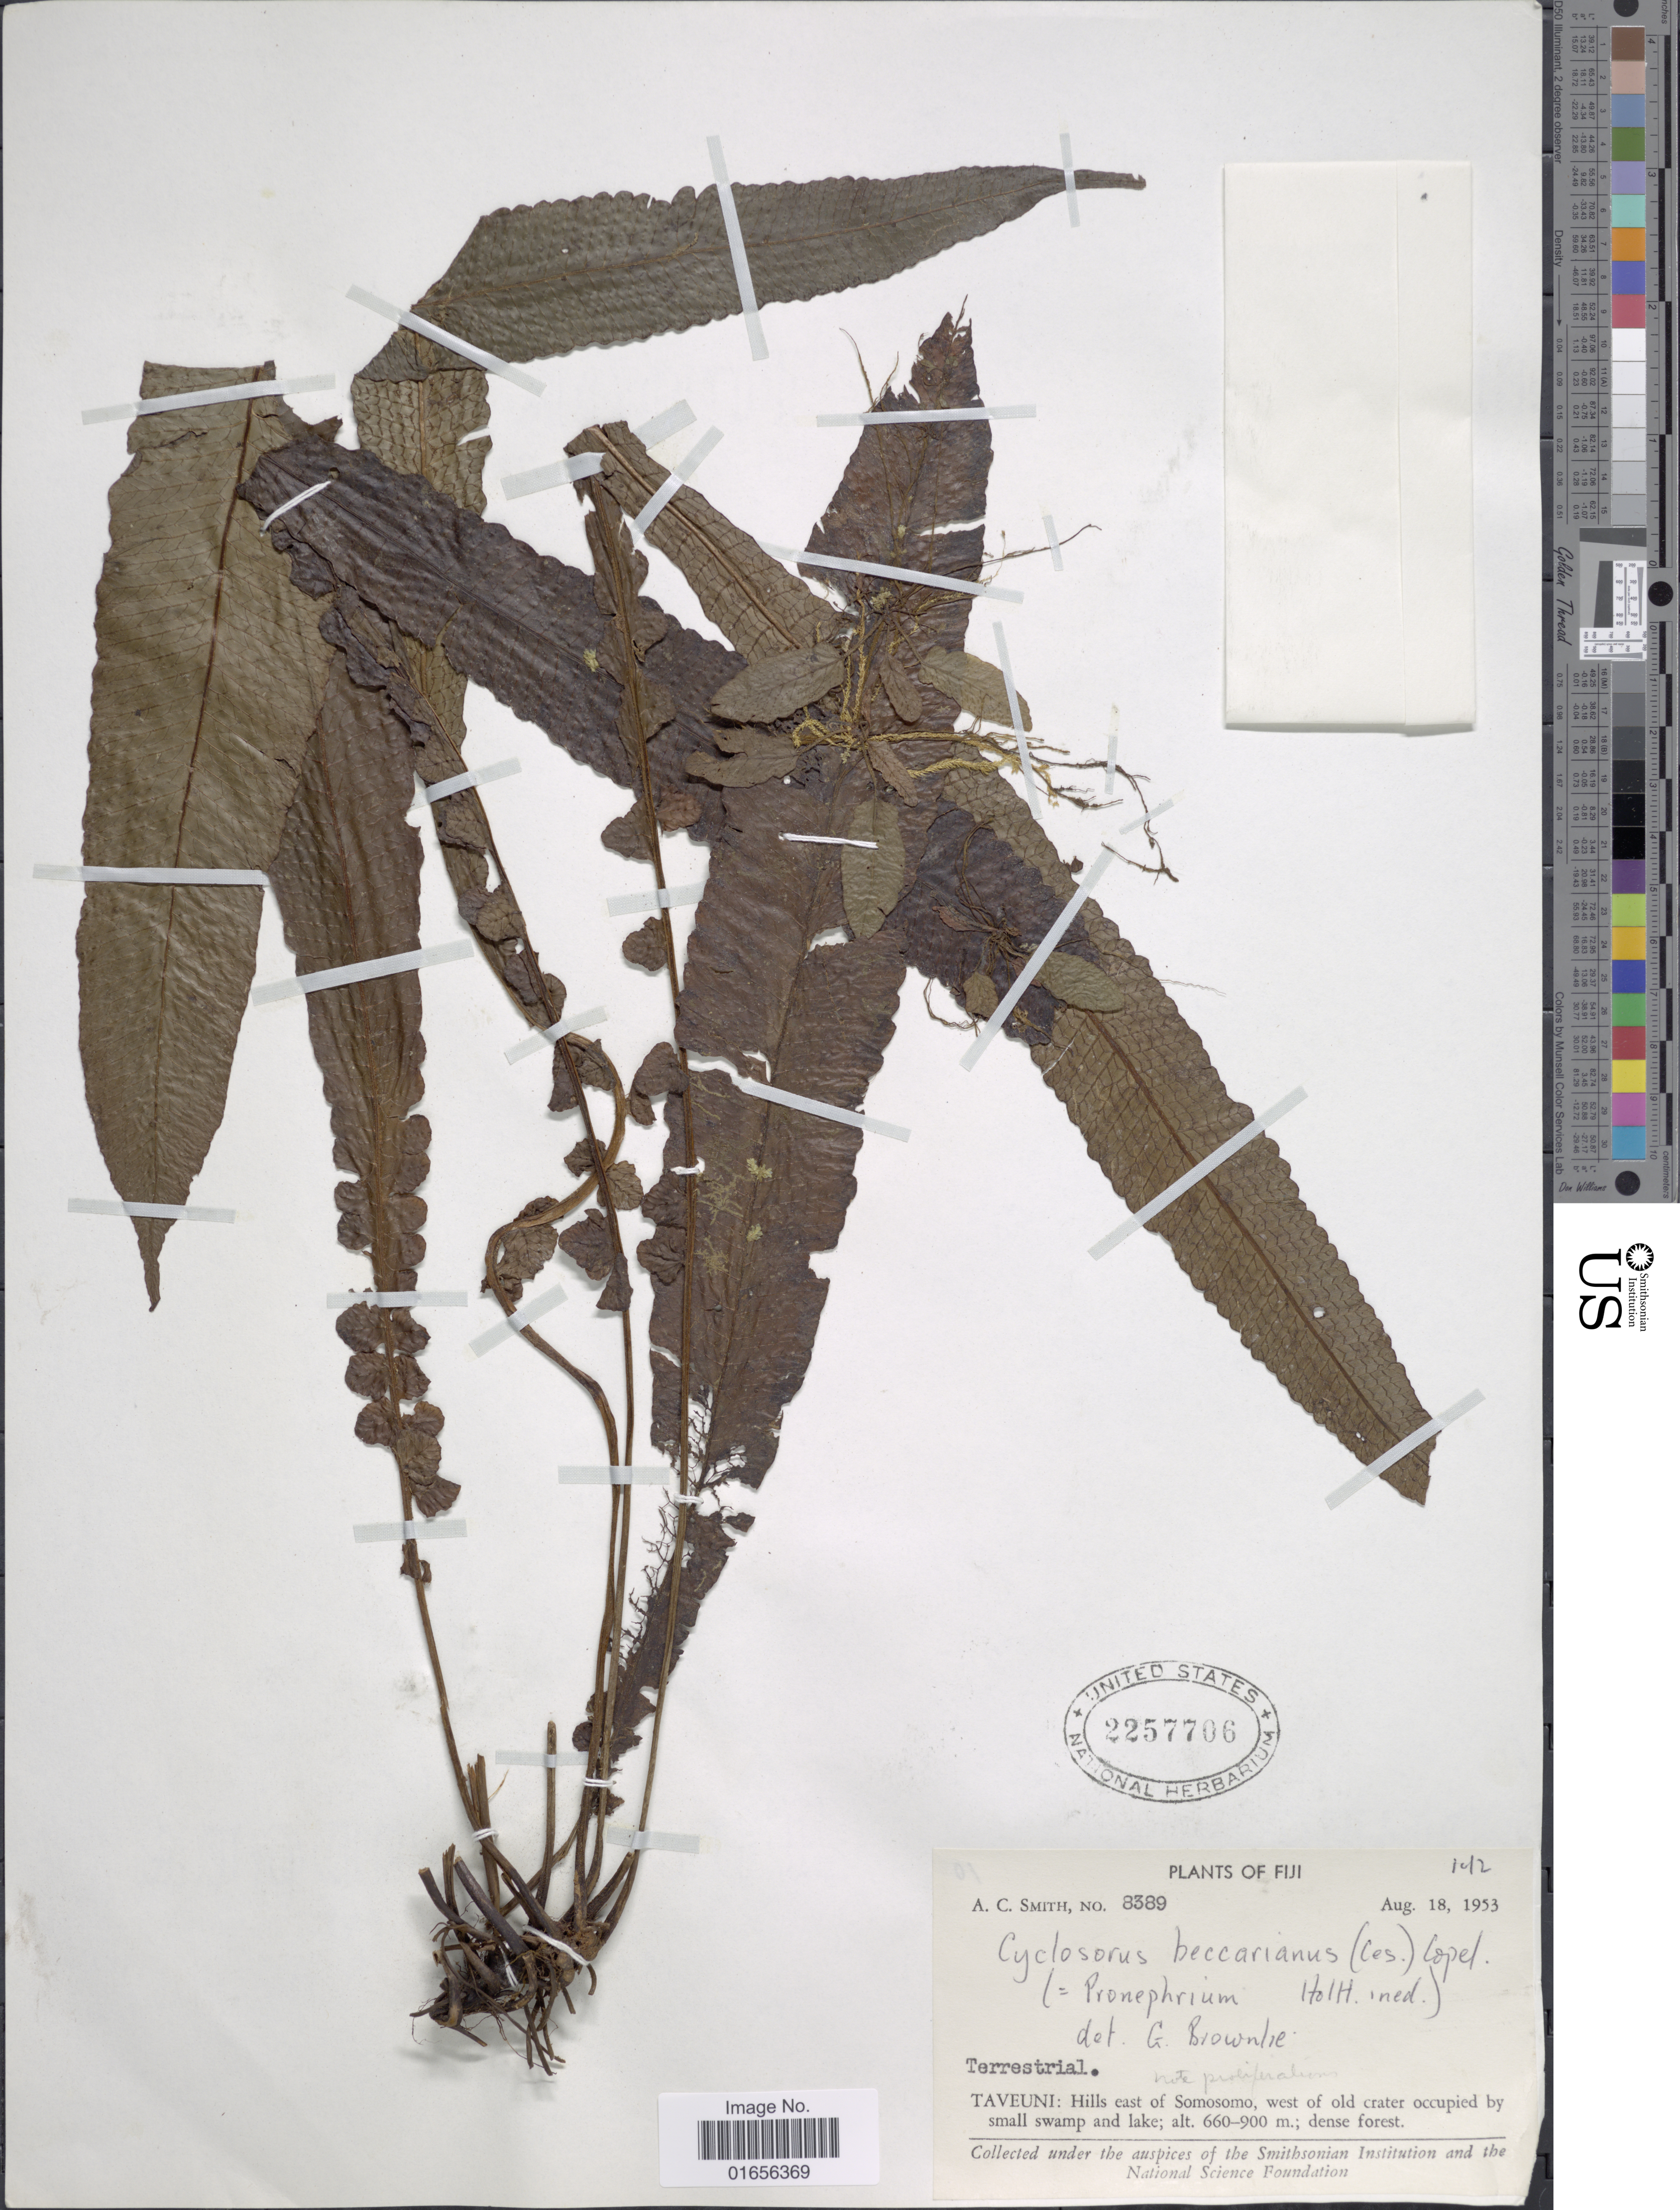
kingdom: Plantae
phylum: Tracheophyta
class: Polypodiopsida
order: Polypodiales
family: Thelypteridaceae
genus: Pronephrium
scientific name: Pronephrium beccarianum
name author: (Ces.) Holttum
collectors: A. C. Smith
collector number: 8389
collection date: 1953-08-18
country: Fiji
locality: Fiji, Taveuni: Hills east of Somosomo, west of old crater occupied by small swamp and lake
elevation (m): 660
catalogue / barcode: US 2257706